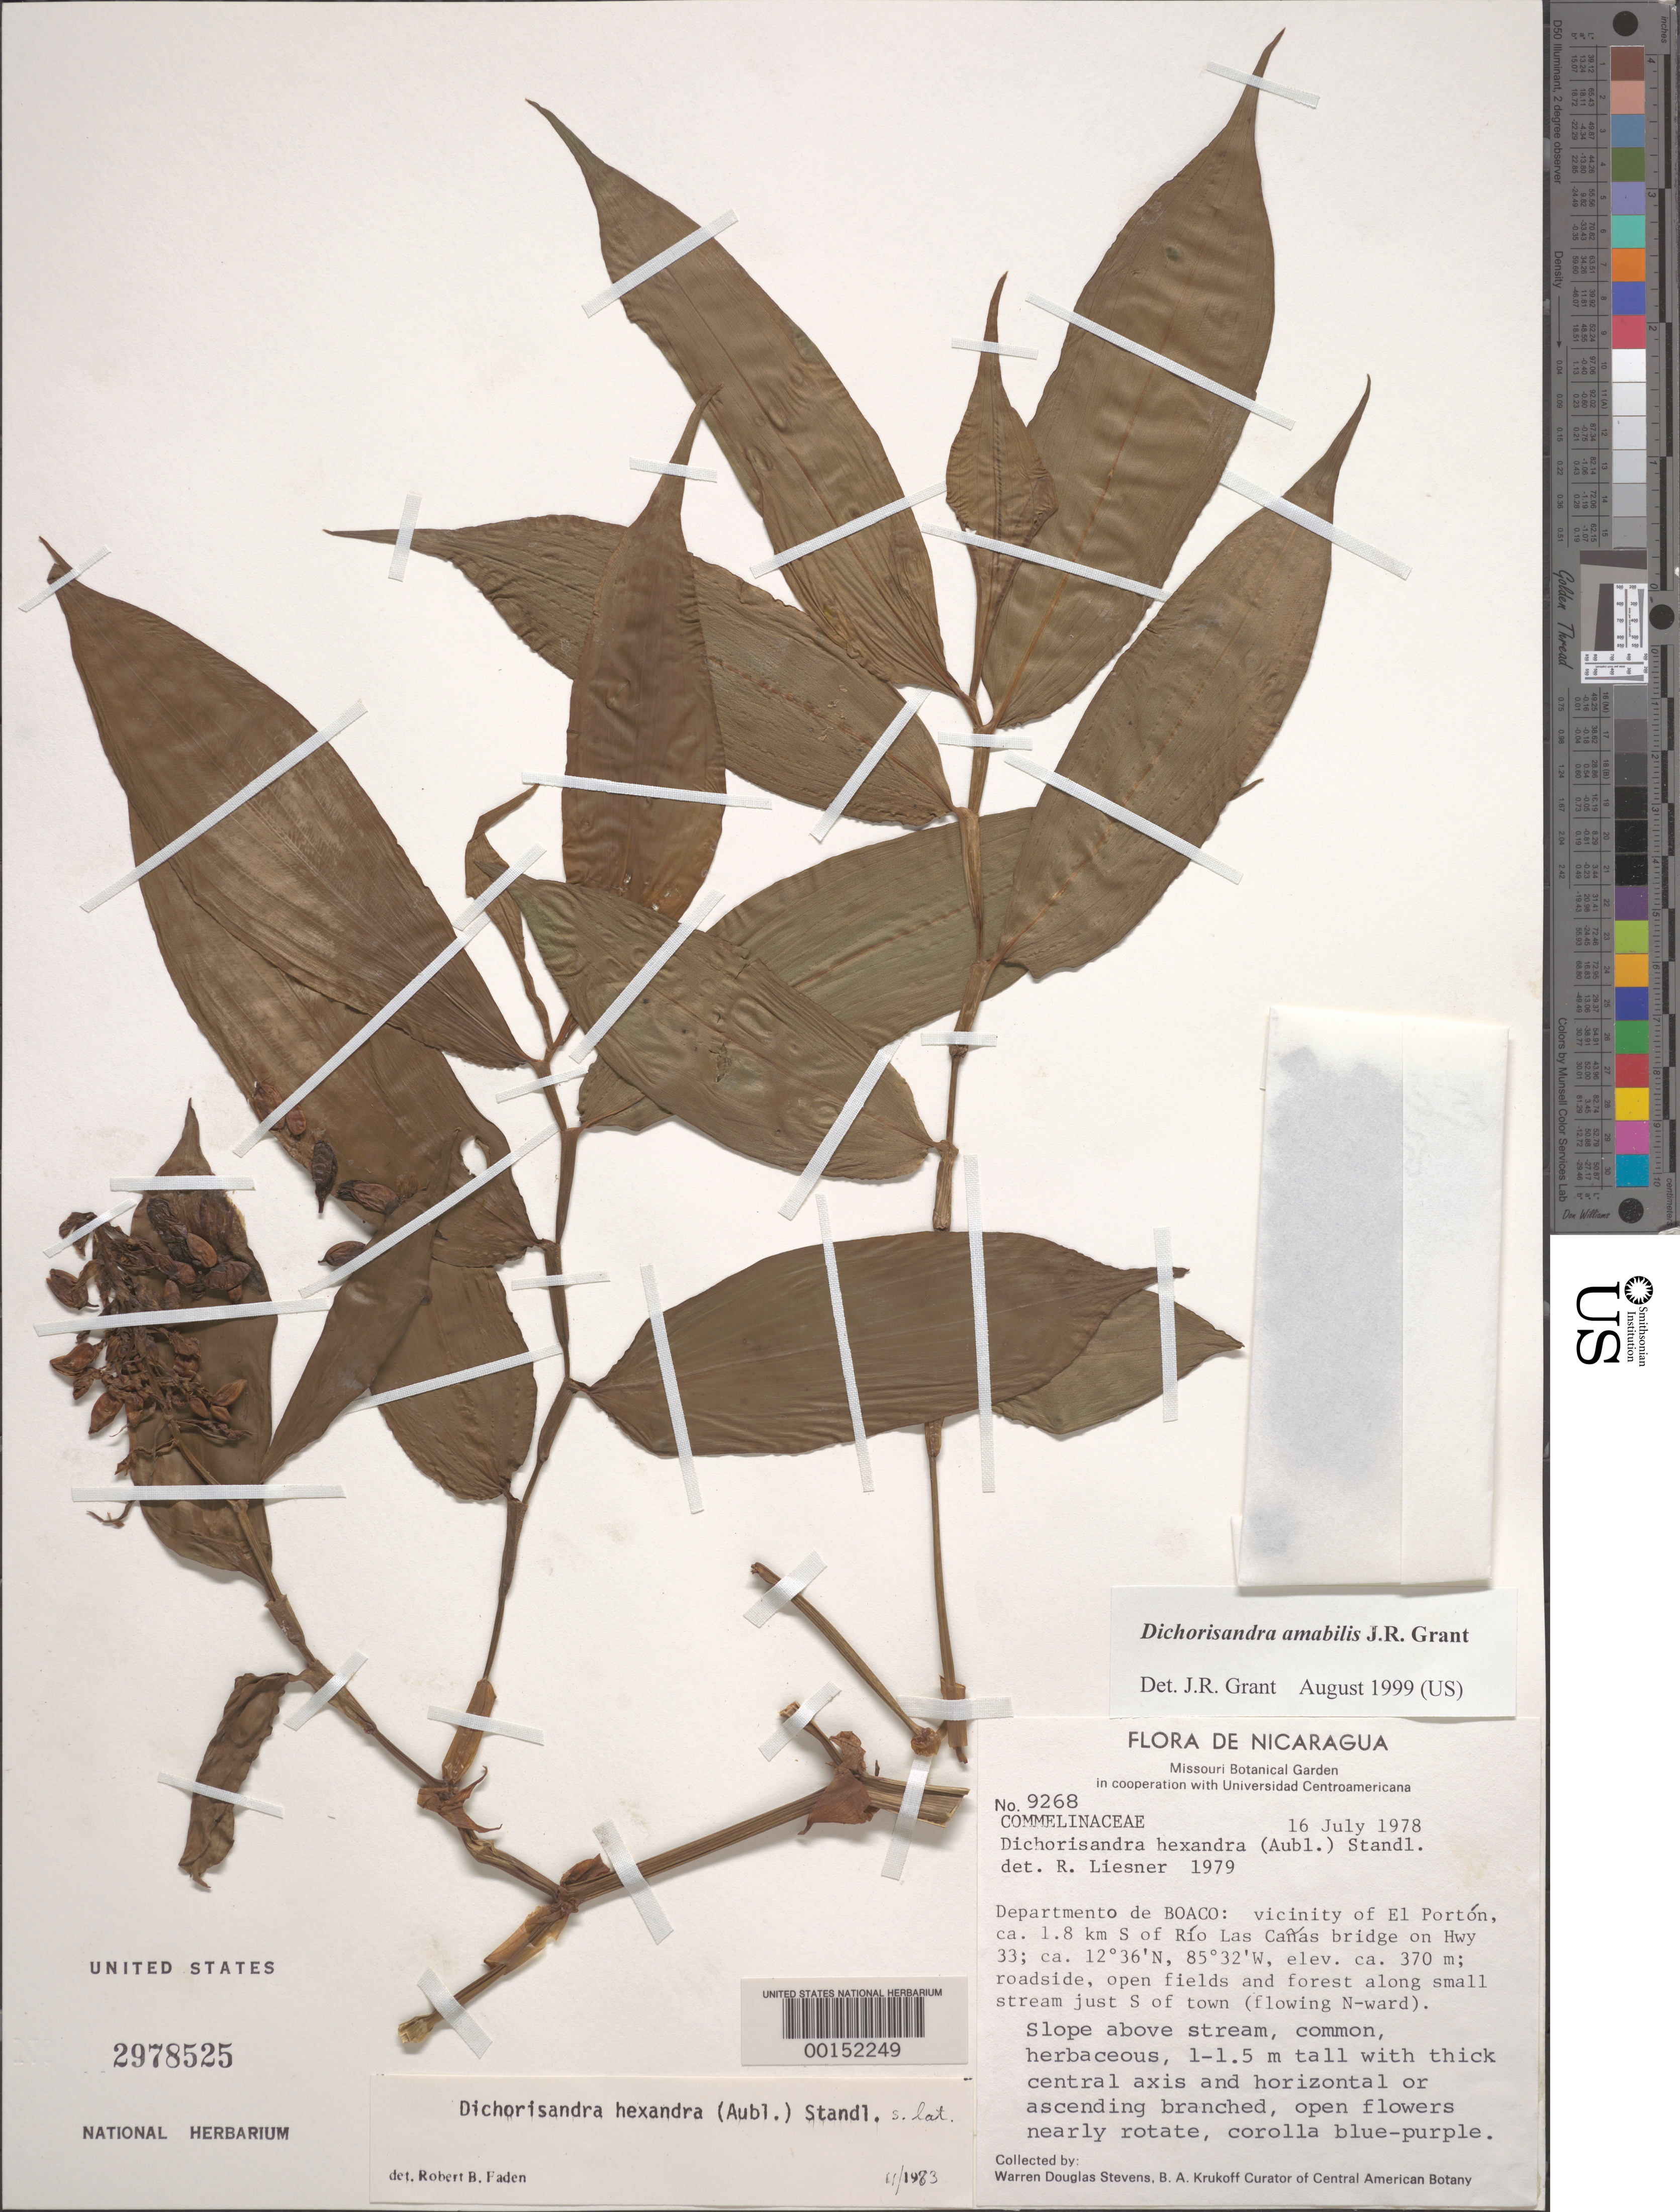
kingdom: Plantae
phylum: Tracheophyta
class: Liliopsida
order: Commelinales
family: Commelinaceae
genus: Dichorisandra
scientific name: Dichorisandra hexandra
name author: (Aubl.) Standl.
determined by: Faden, Robert B., (US), Smithsonian Institution - National Museum of Natural History (UNITED STATES)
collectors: W. D. Douglas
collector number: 9268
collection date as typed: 16 Jul 1978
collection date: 1978-07-16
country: Nicaragua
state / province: Boaco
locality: El porton, s of rio las canas bridge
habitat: Roadside fields, along stream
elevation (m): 370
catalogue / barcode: US 2978525